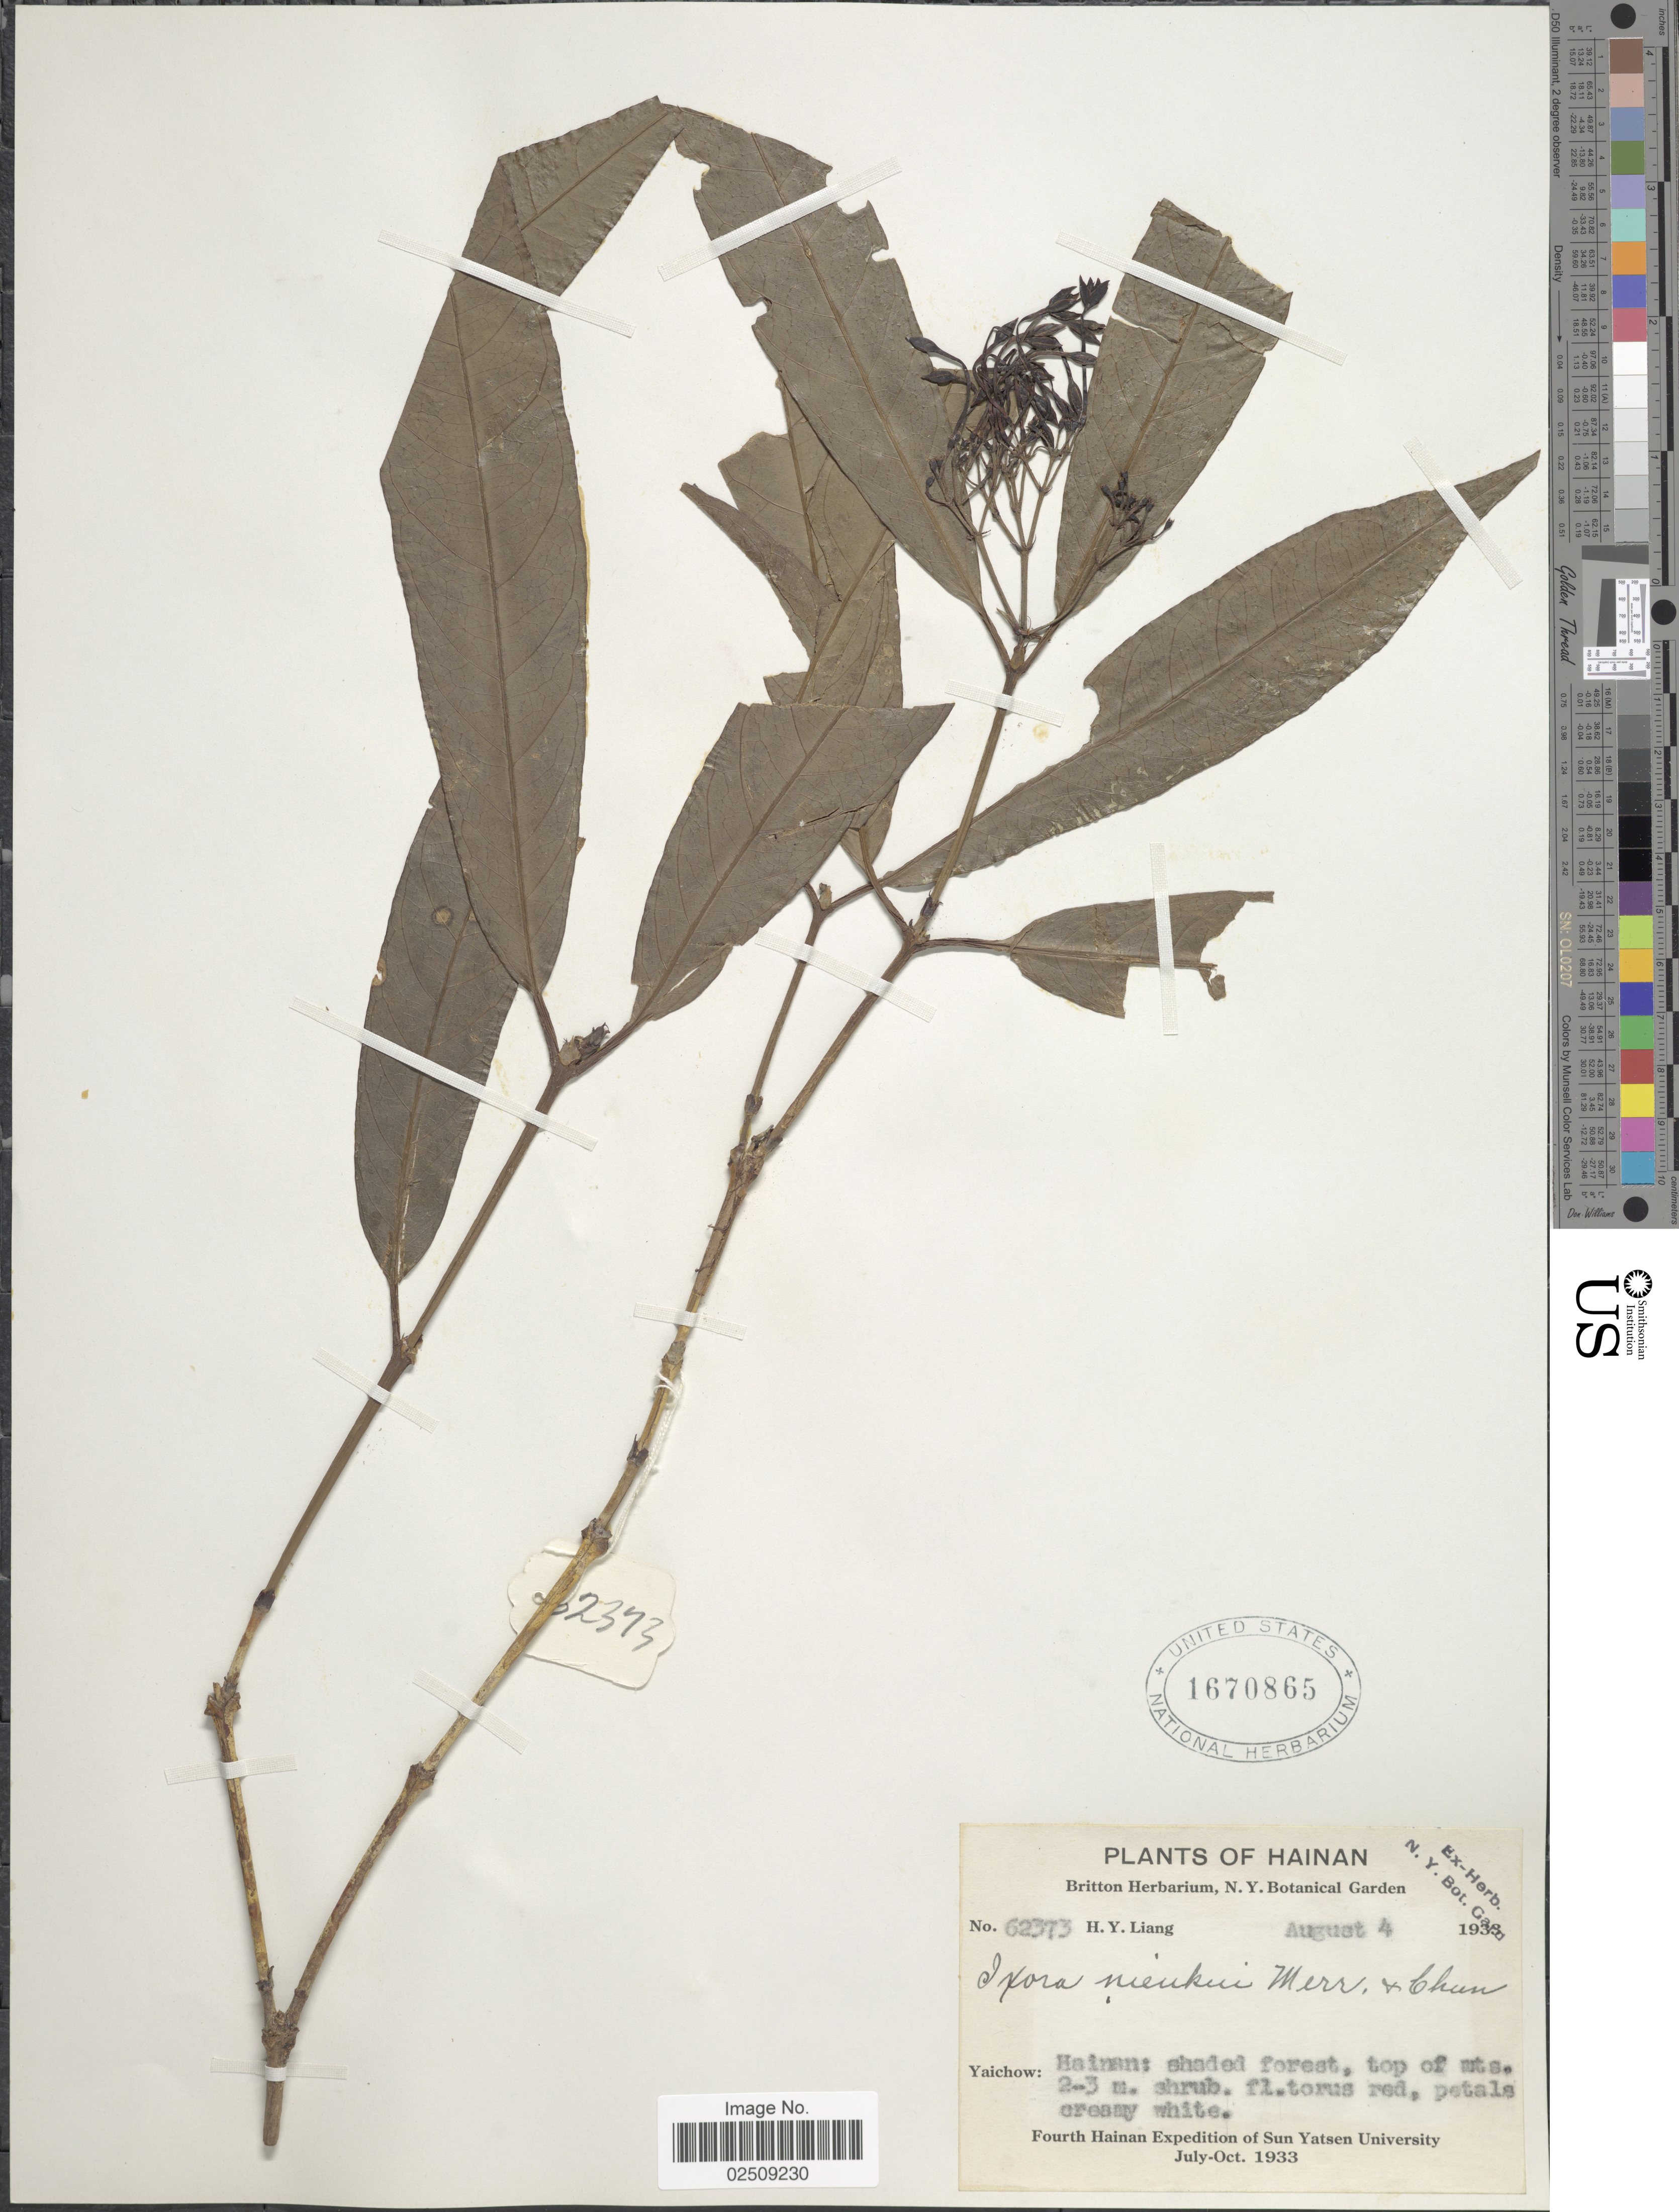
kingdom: Plantae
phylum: Tracheophyta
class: Magnoliopsida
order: Gentianales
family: Rubiaceae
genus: Ixora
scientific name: Ixora nienkui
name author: Merr. & Chun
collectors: H. Y. Liang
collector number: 62373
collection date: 1933-08-04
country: China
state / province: Hainan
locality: Yaichow: top of mts.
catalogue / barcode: US 1670865